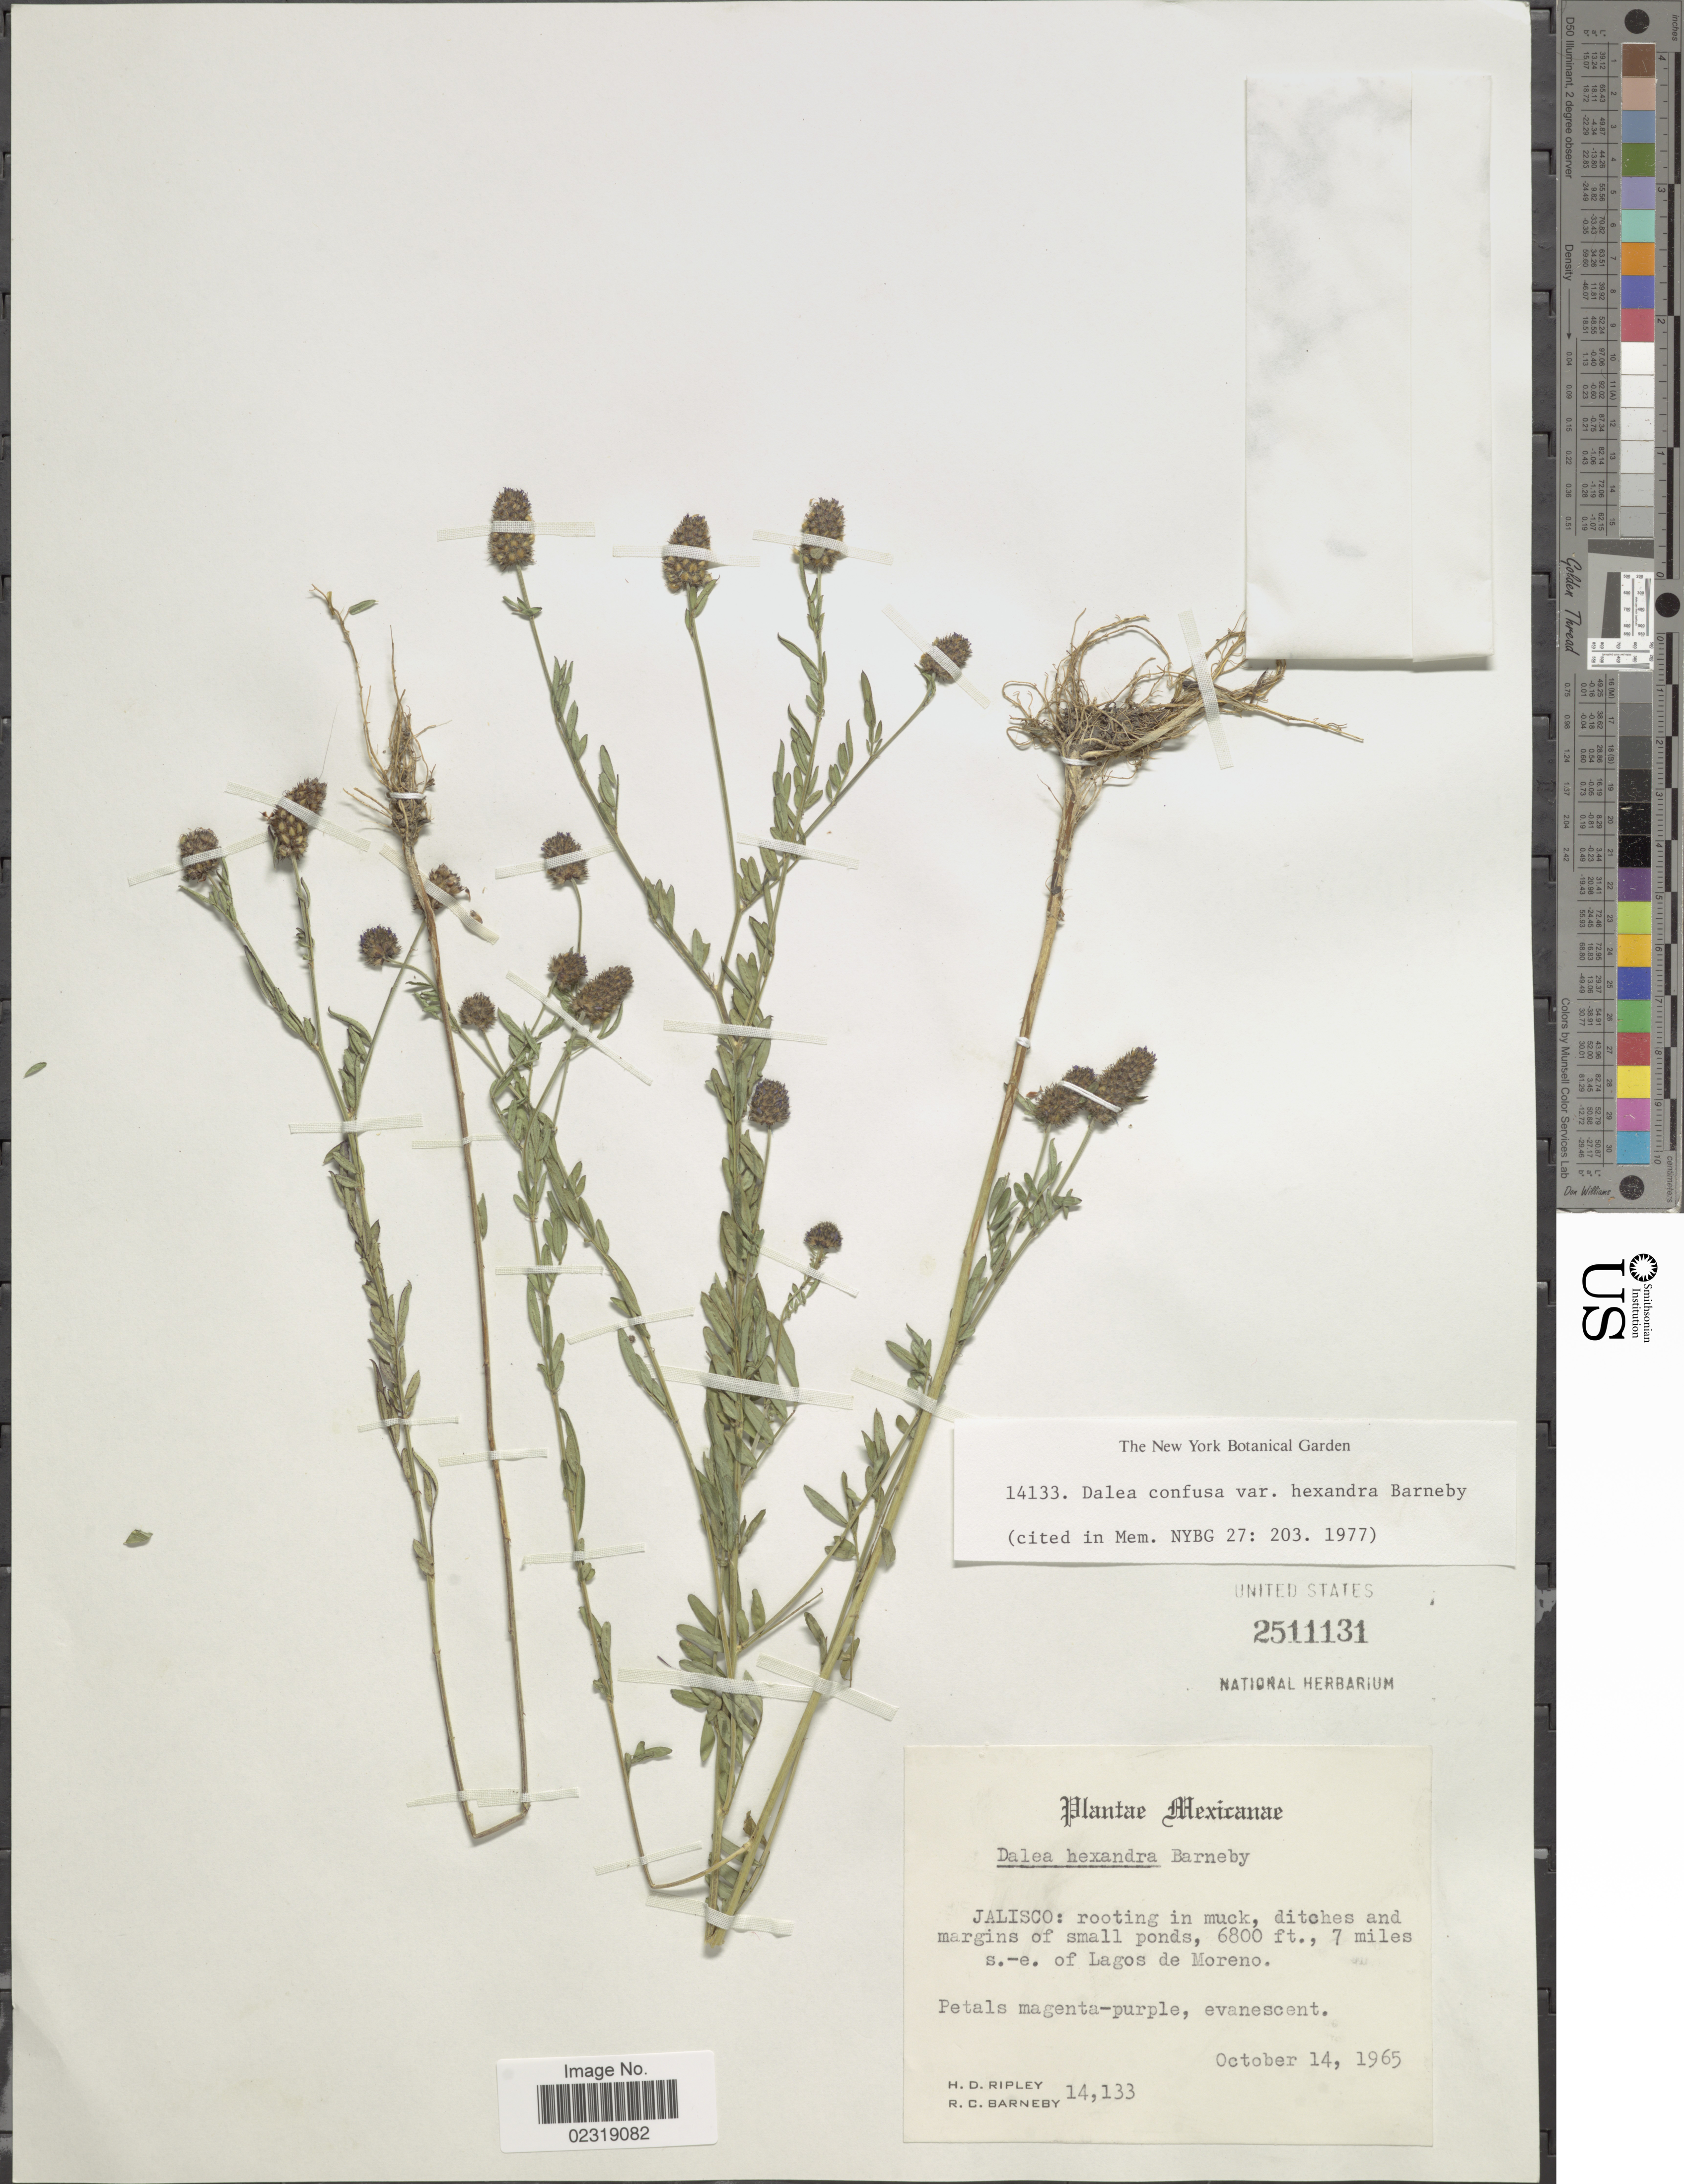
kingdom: Plantae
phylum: Tracheophyta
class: Magnoliopsida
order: Fabales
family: Fabaceae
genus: Dalea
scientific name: Dalea confusa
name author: (Rydb.) Barneby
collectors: H. Ripley & R. C. Barneby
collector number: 14133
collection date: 1965-10-14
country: Mexico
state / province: Jalisco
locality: Jalisco: rooting in muck, ditches and margins of small ponds, 7 miles s.-e. of Lagos de Moreno.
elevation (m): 2073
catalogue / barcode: US 2511131